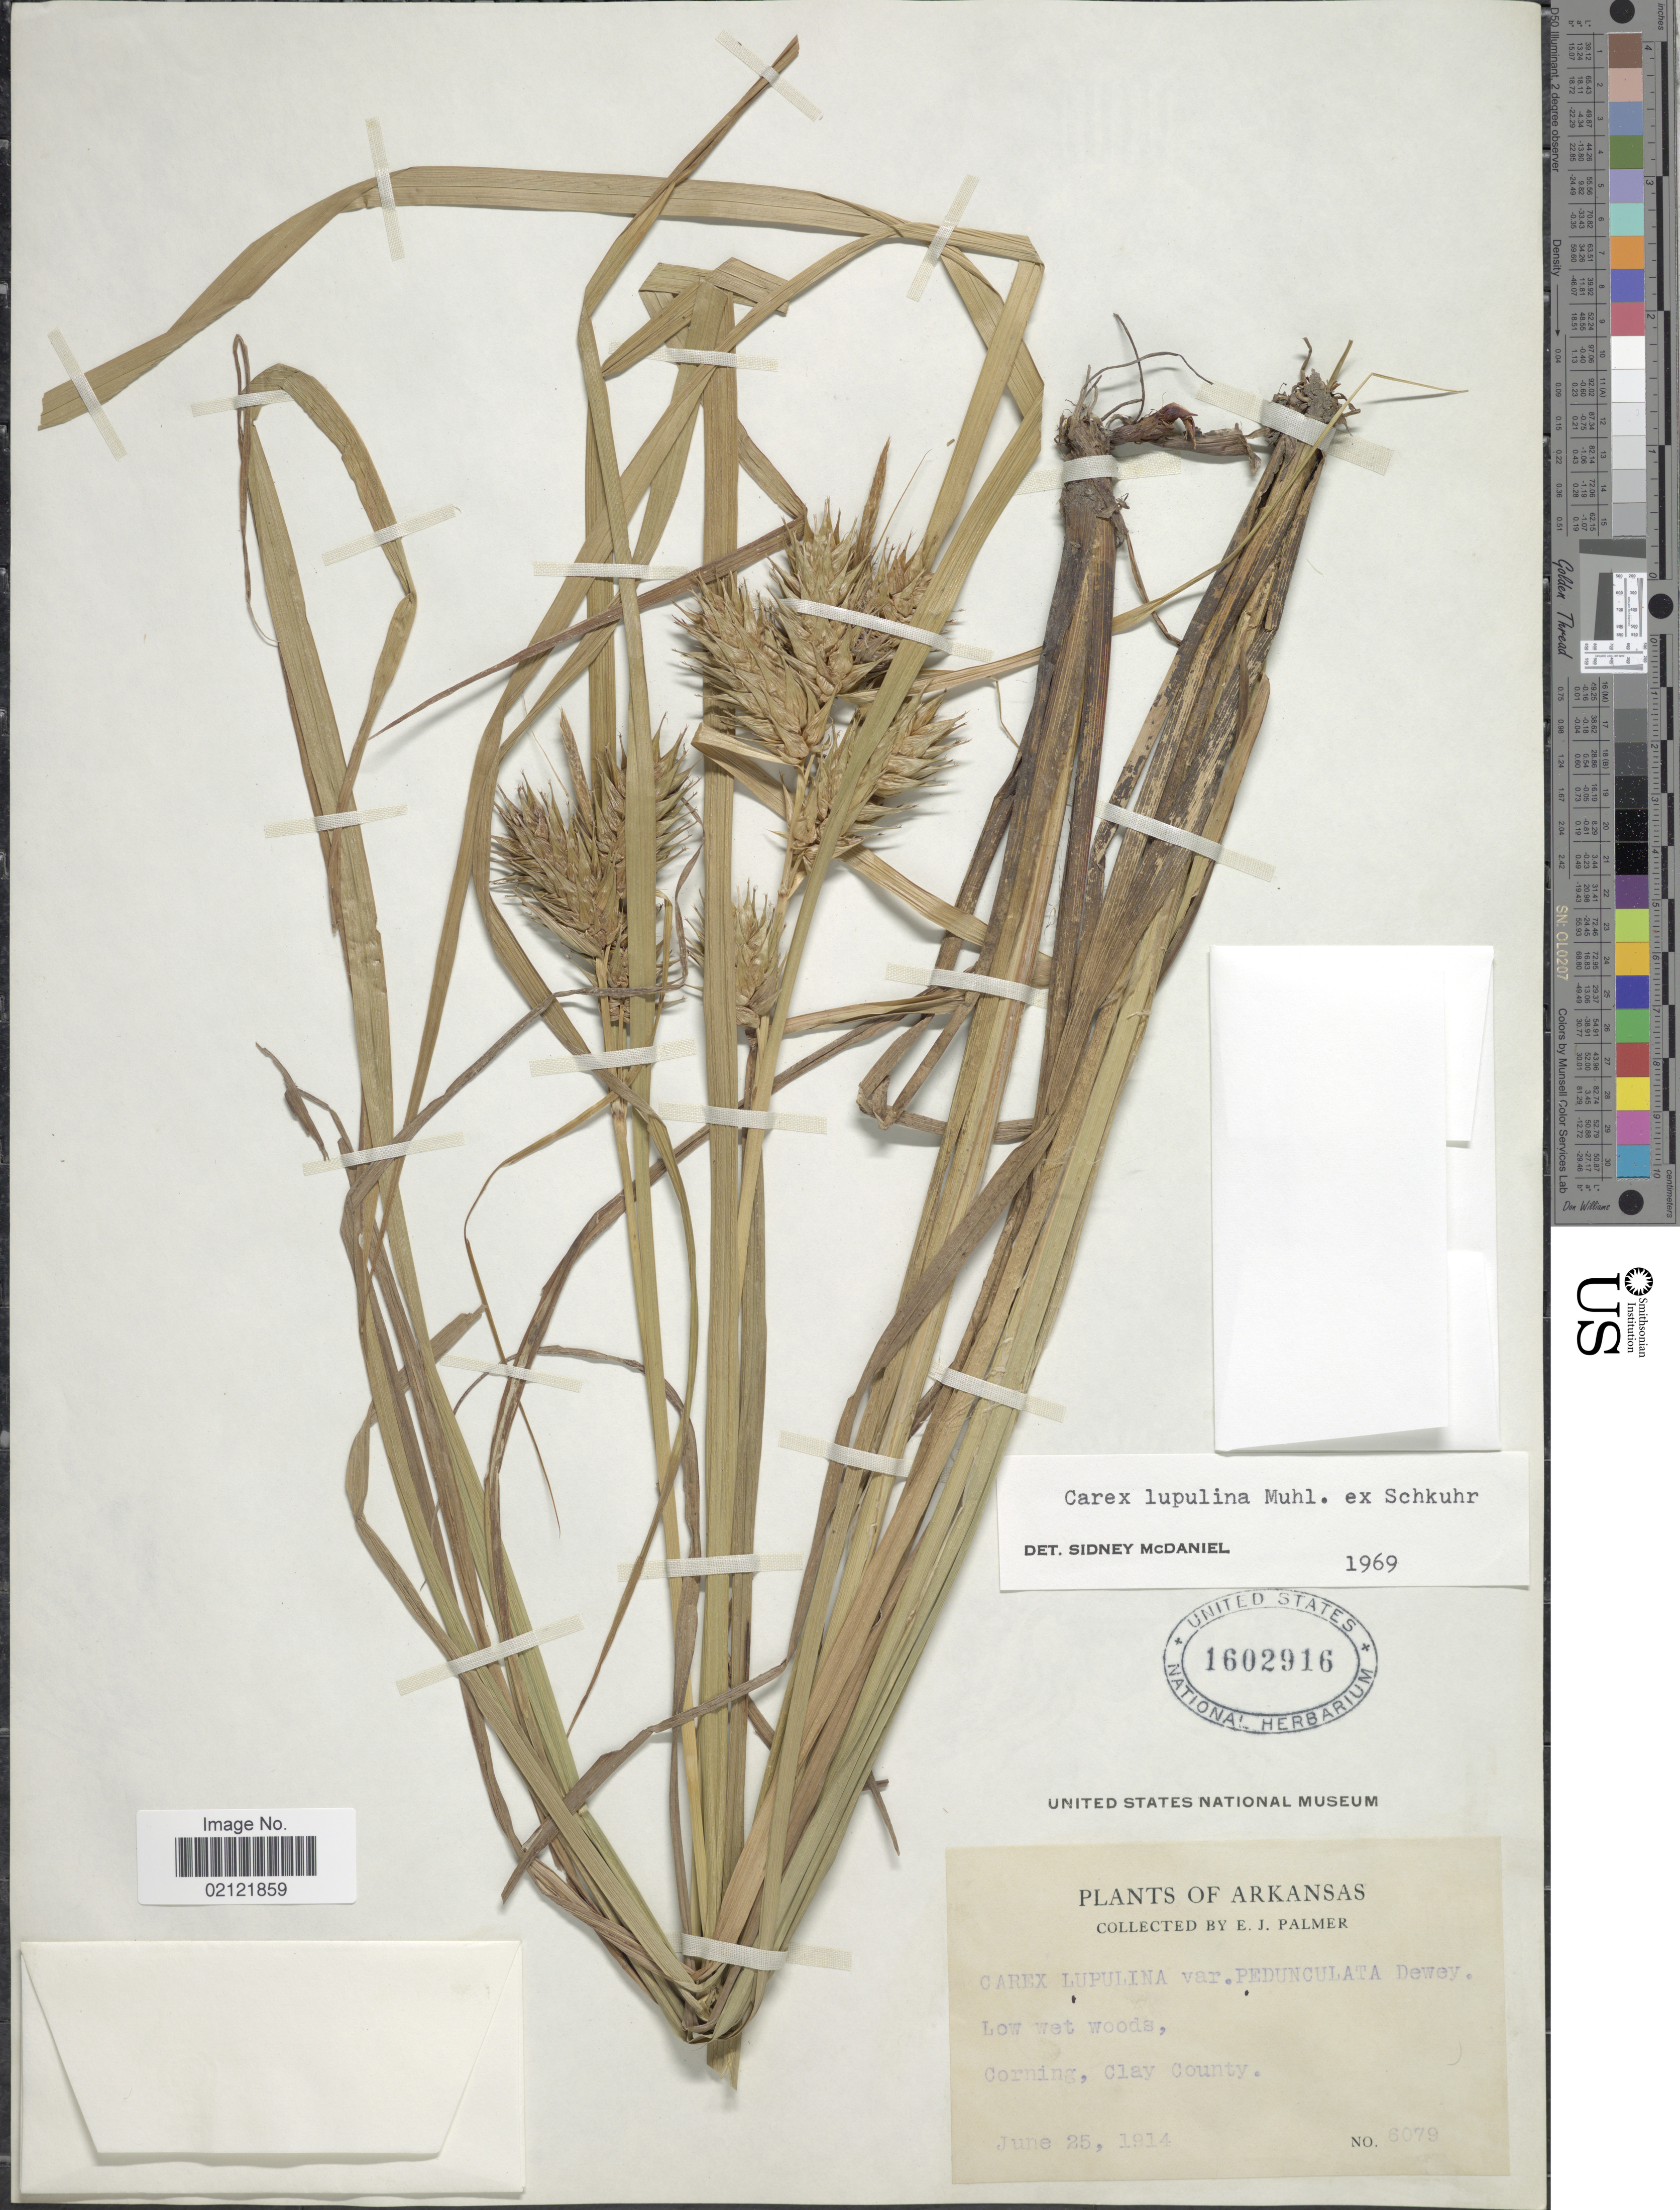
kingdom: Plantae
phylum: Tracheophyta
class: Liliopsida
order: Poales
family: Cyperaceae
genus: Carex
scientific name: Carex lupulina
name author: Muhl. ex Willd.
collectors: E. J. Palmer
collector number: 6079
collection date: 1914-06-25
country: United States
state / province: Arkansas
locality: Low wet woods, Corning, Clay County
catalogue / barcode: US 1602916